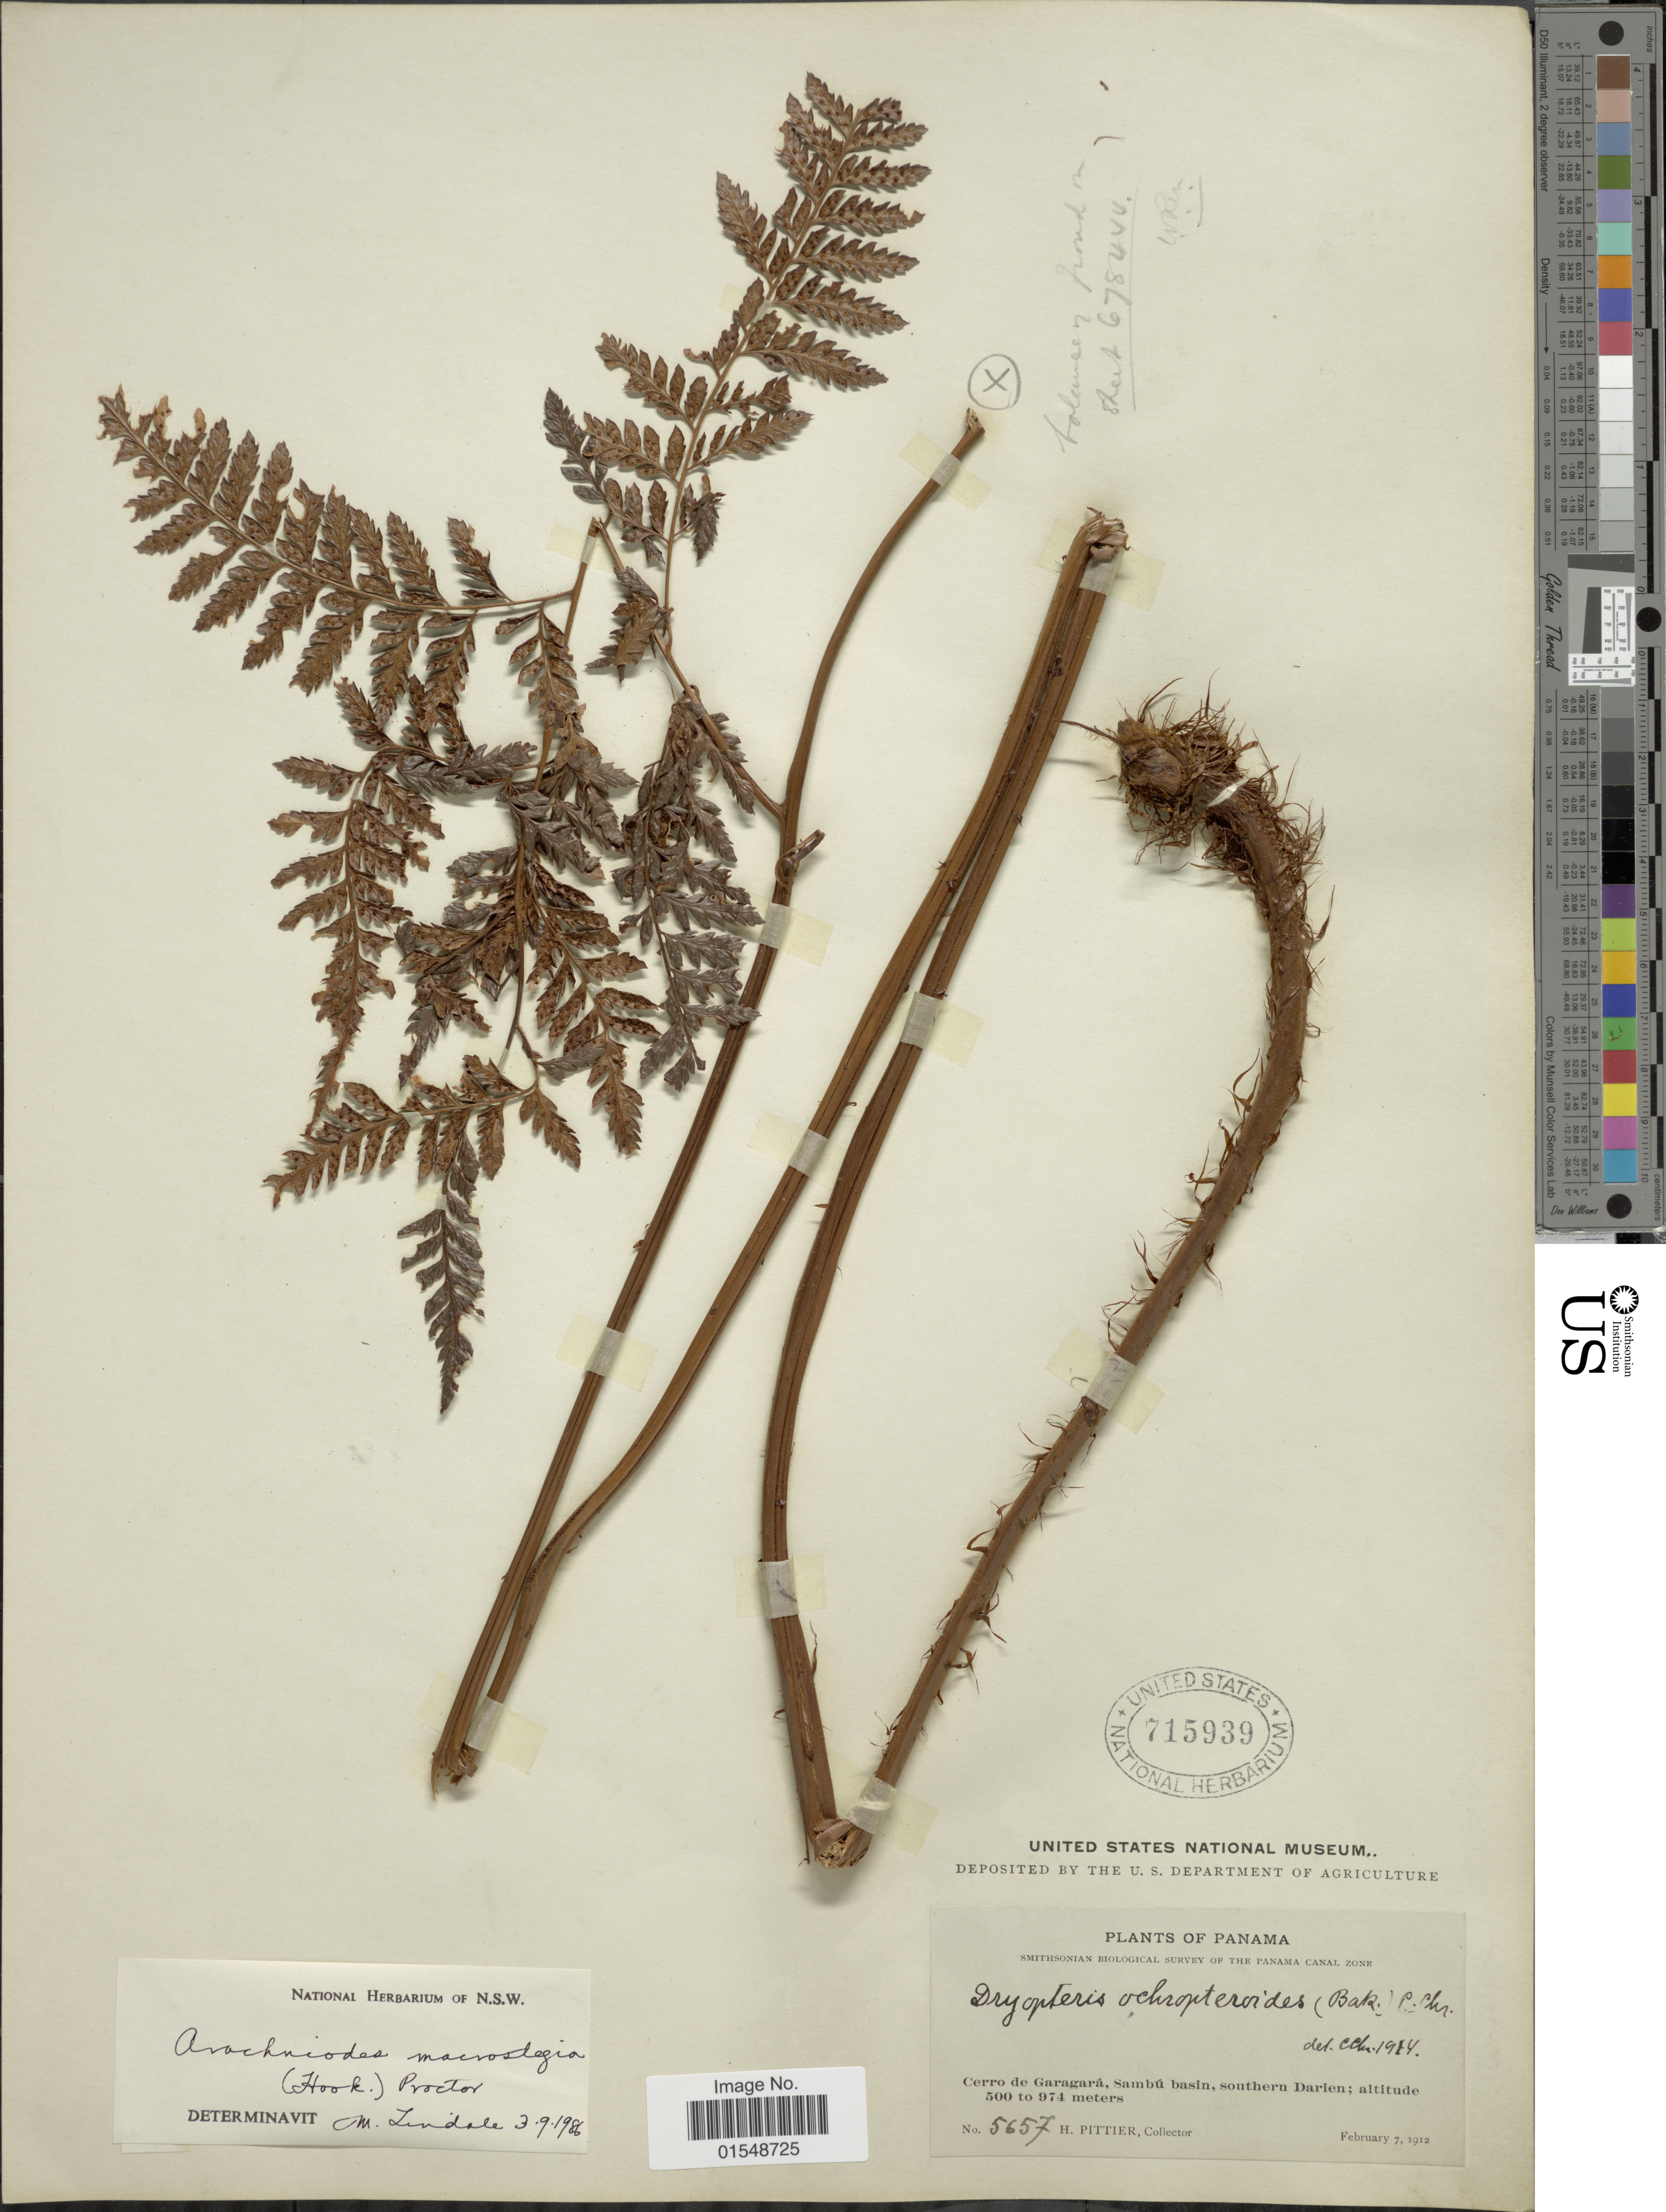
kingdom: Plantae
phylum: Tracheophyta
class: Polypodiopsida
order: Polypodiales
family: Dryopteridaceae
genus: Arachniodes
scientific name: Arachniodes ochropteroides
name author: (Baker) C. Chr.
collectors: H. F. Pittier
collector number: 5657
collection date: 1912-02-07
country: Panama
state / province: Darién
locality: Panama Canal Zone, Cerro de Garagará,Sambú basin, southern Darien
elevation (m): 500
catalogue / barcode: US 715393